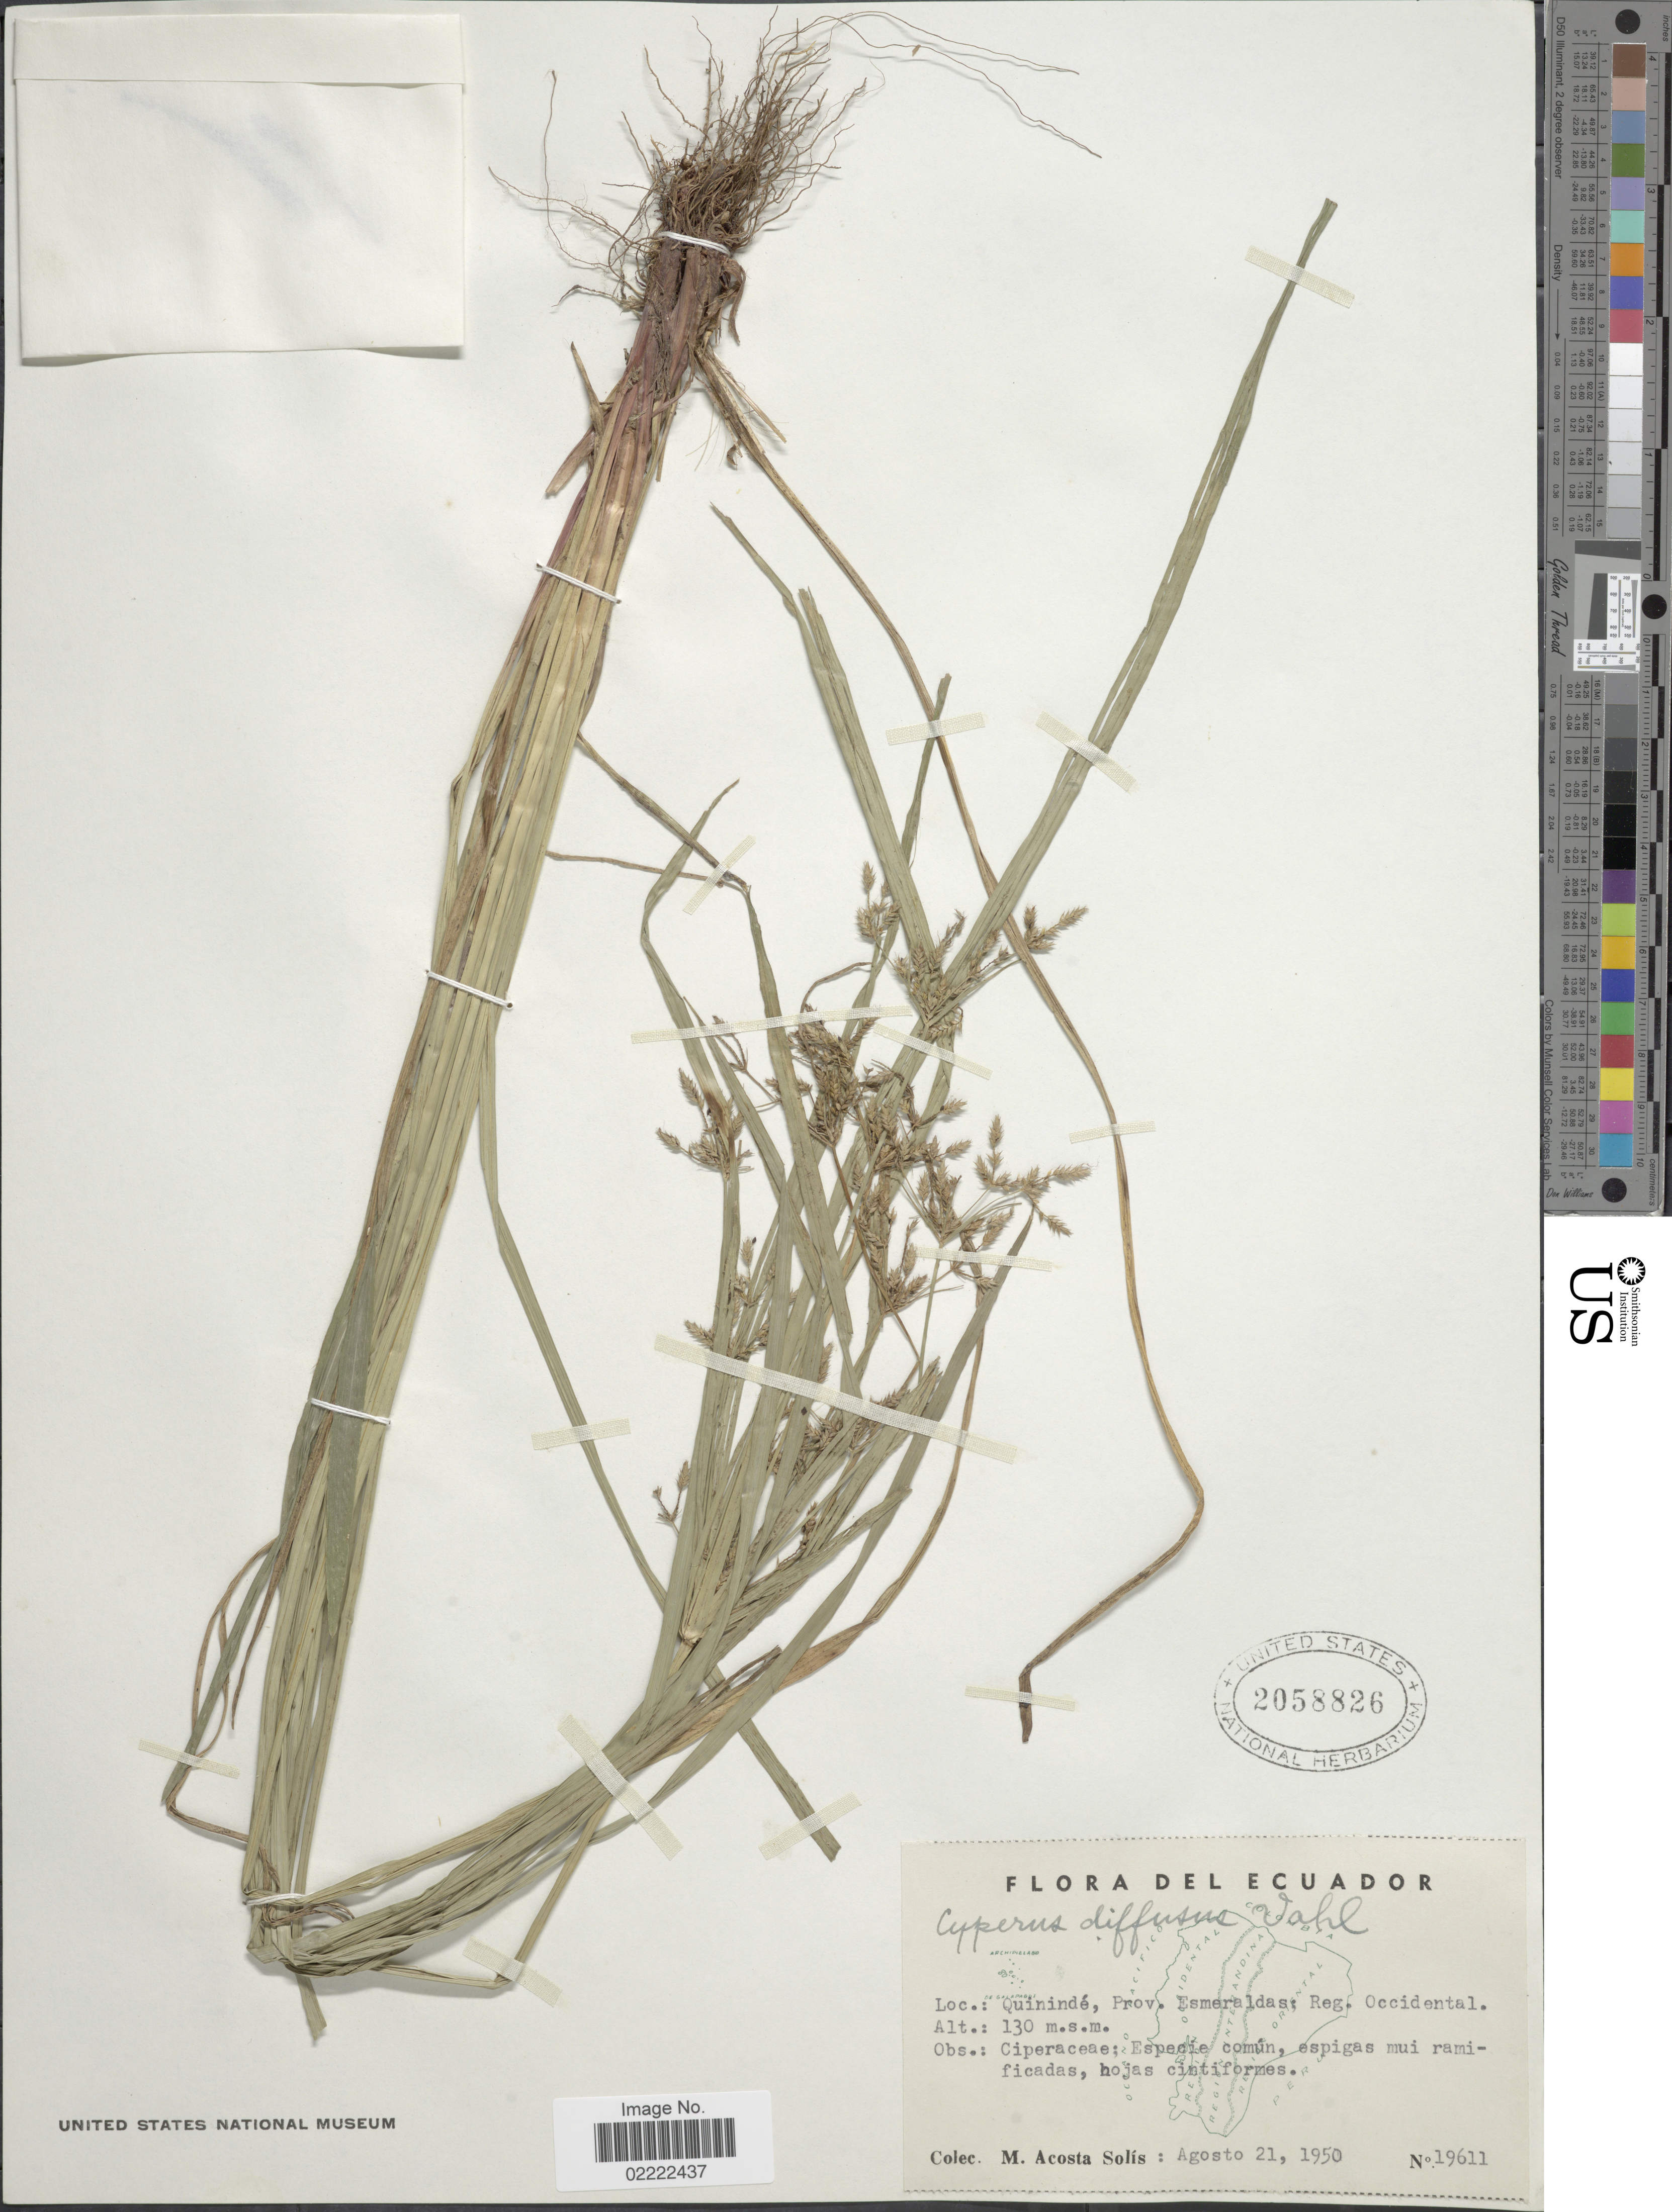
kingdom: Plantae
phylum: Tracheophyta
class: Liliopsida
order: Poales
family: Cyperaceae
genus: Cyperus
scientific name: Cyperus laxus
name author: Lam.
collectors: M. Acosta Solis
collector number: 19611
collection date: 1950-08-21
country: Ecuador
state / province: Esmeraldas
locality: Quininde, reg. Occidental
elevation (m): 130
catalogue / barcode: US 2058826